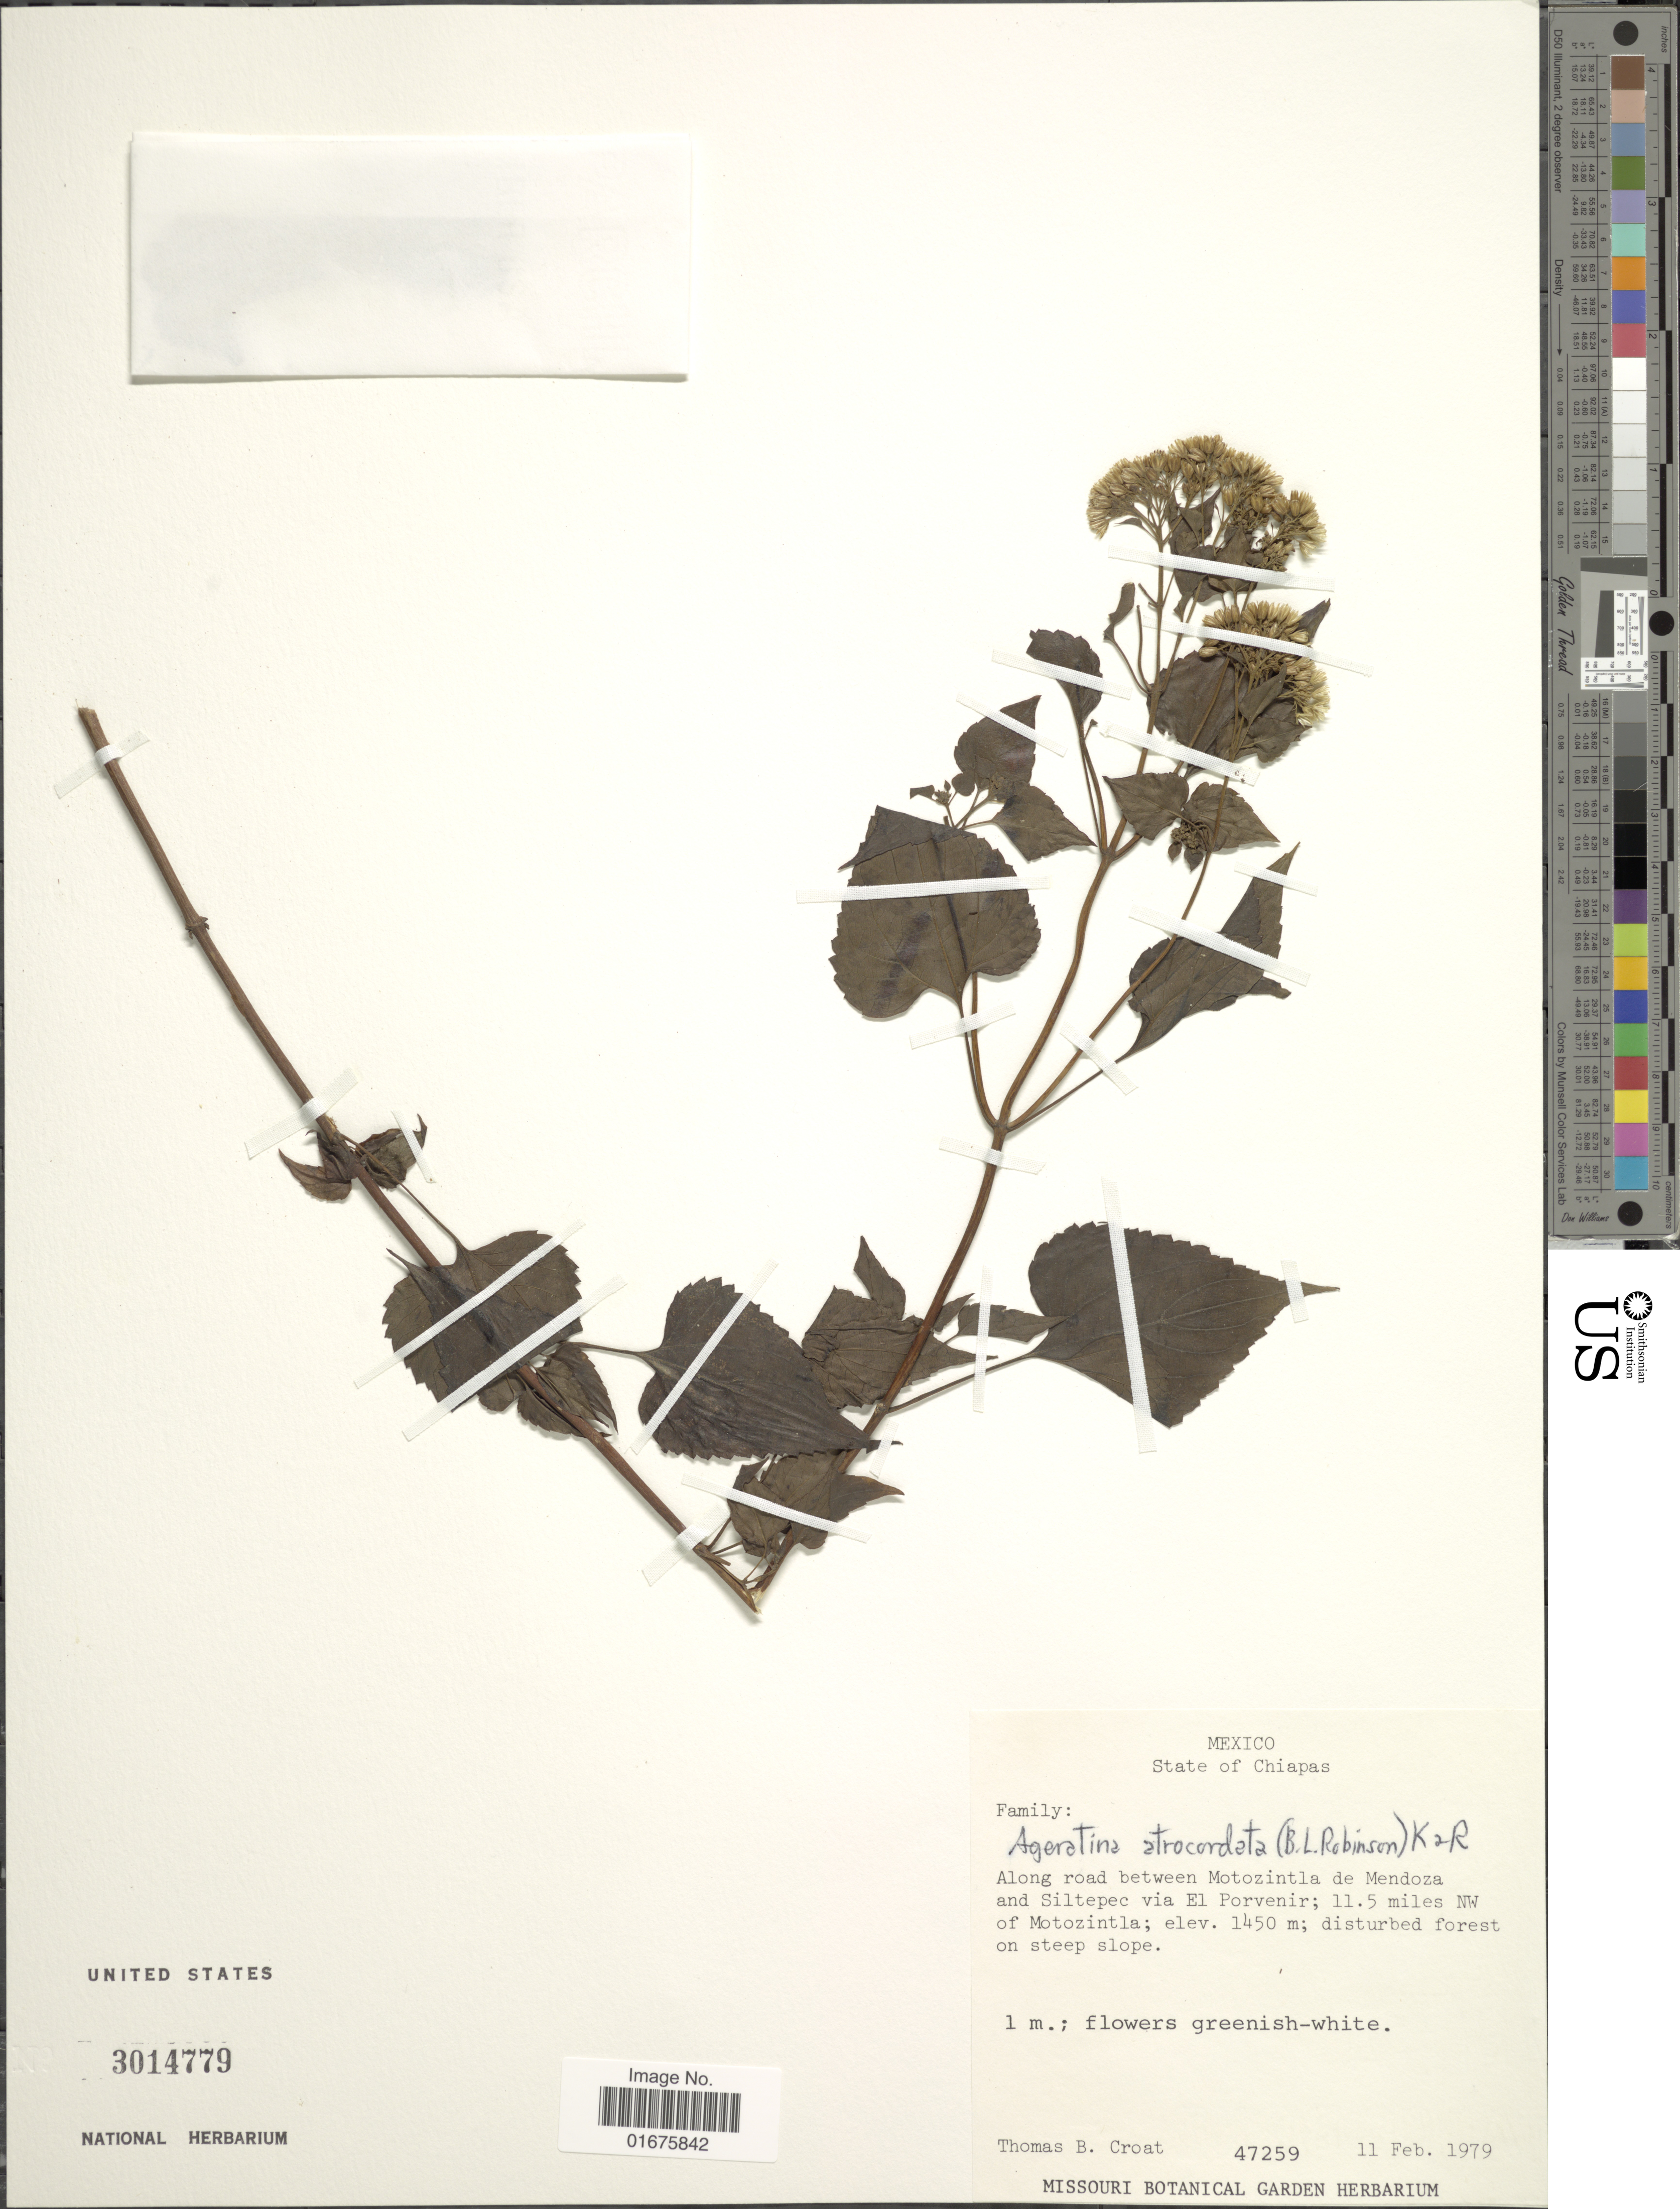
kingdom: Plantae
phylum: Tracheophyta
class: Magnoliopsida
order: Asterales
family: Asteraceae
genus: Ageratina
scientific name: Ageratina fosbergii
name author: R.M. King & H. Rob.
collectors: T. B. Croat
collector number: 47259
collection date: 1979-02-11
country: Mexico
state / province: Chiapas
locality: Along road between Motozintla de Mendoza and Siltepec via El Porvenir; 11.5 miles NW of Motozintla; disturbed forest on steep slope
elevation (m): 1450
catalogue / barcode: US 3014779